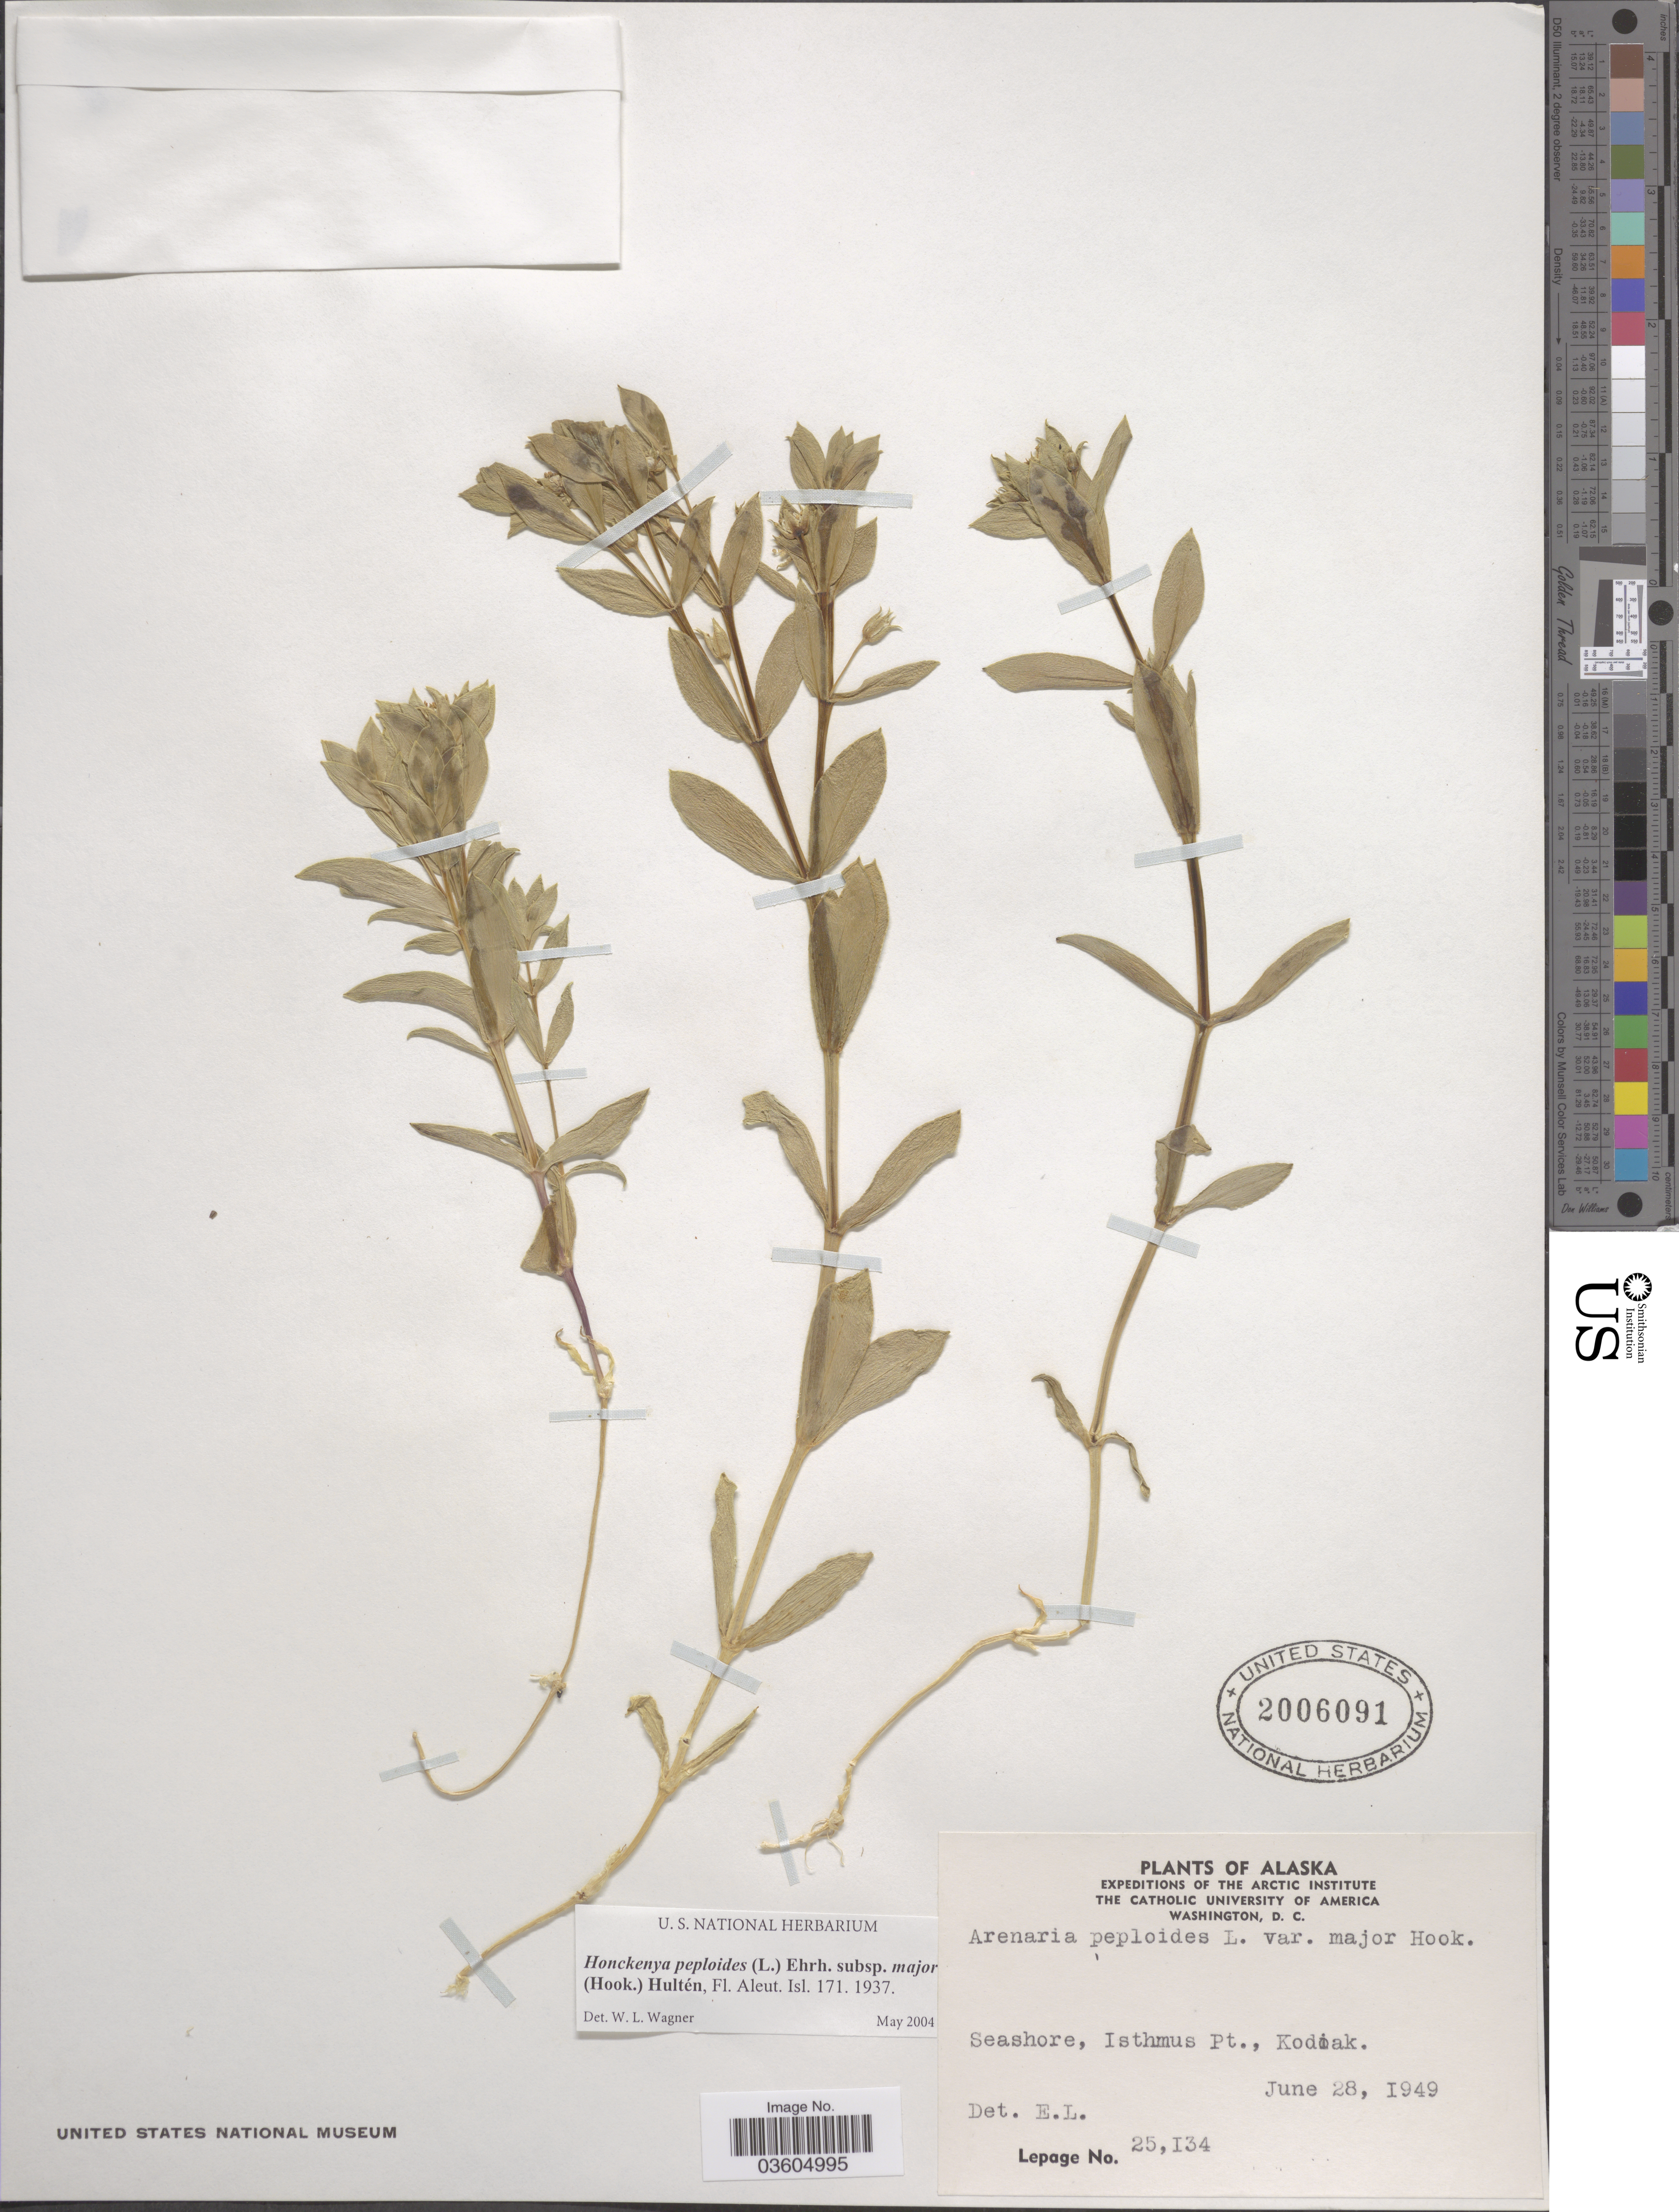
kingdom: Plantae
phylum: Tracheophyta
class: Magnoliopsida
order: Caryophyllales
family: Caryophyllaceae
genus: Honckenya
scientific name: Honckenya peploides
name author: (L.) Ehrh.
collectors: -. LePage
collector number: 25134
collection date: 1949-06-28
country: United States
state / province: Alaska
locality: Seashore, Isthmus Pt., Kodiak.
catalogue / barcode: US 2006091